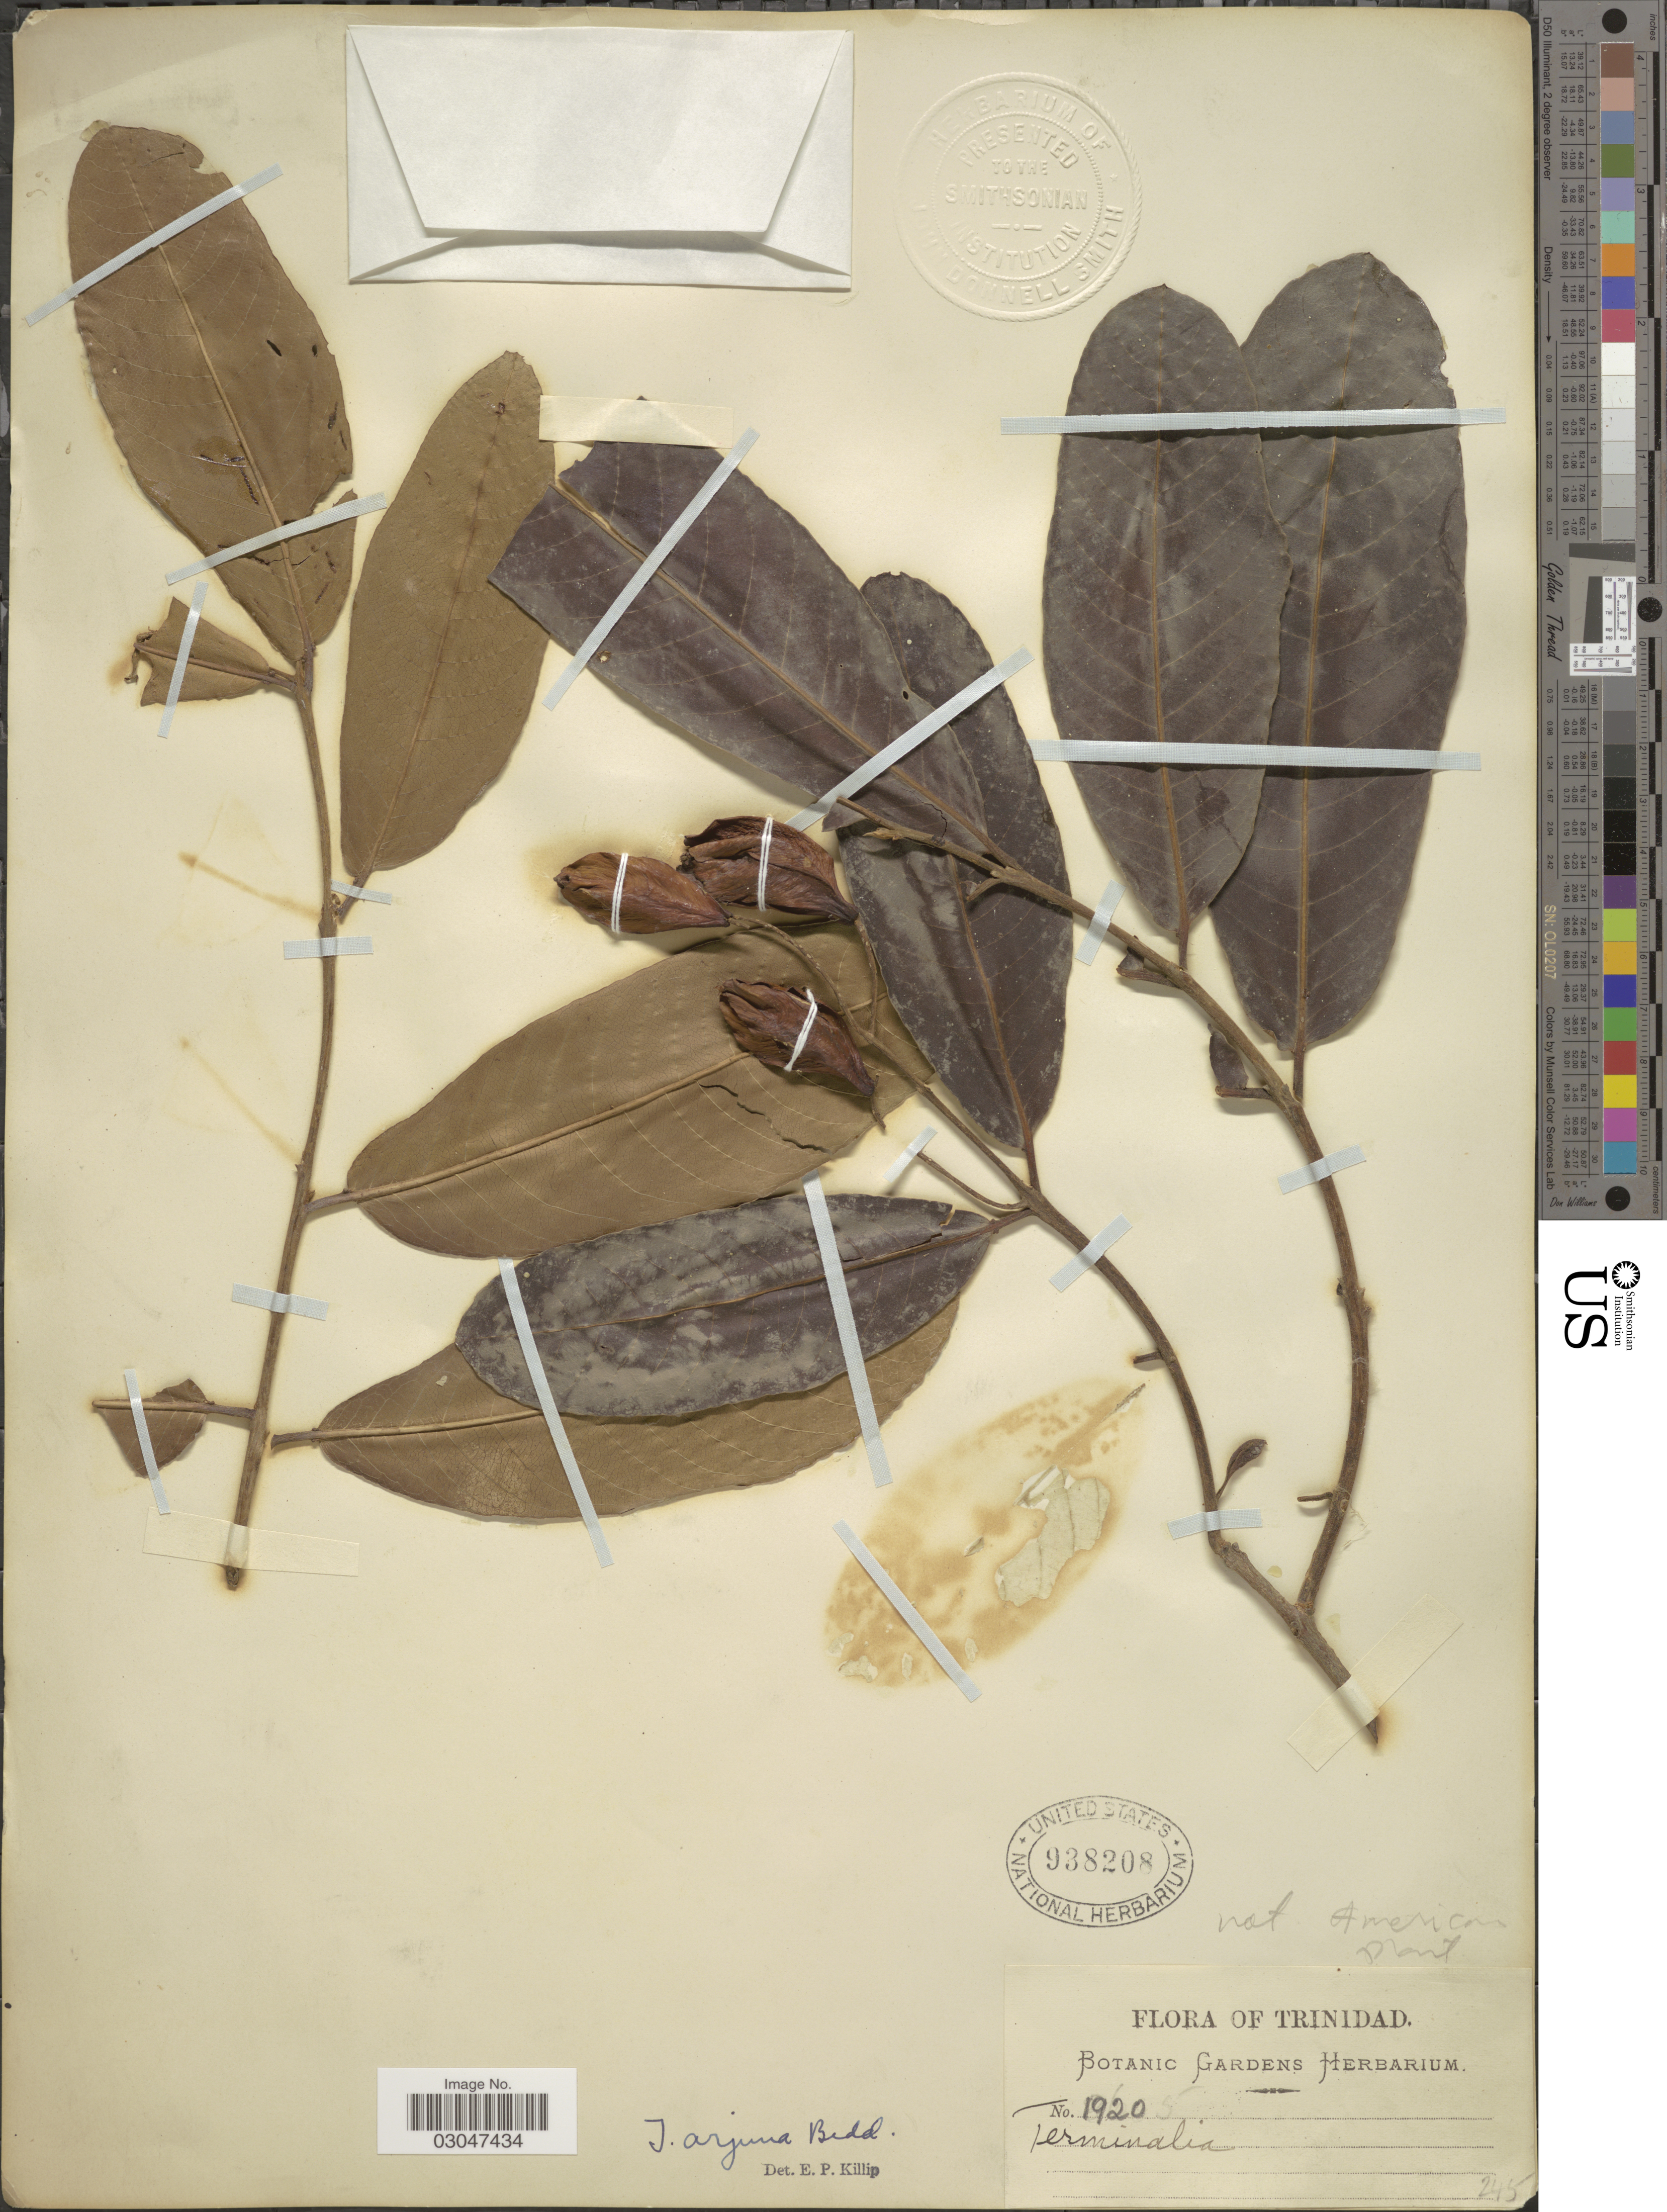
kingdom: Plantae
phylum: Tracheophyta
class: Magnoliopsida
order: Myrtales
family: Combretaceae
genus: Terminalia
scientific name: Terminalia arjuna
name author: (Roxb. ex DC.) Wight & Arn.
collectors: ex herb. Botanic Gardens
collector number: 1920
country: Trinidad and Tobago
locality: Trinidad.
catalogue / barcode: US 938208